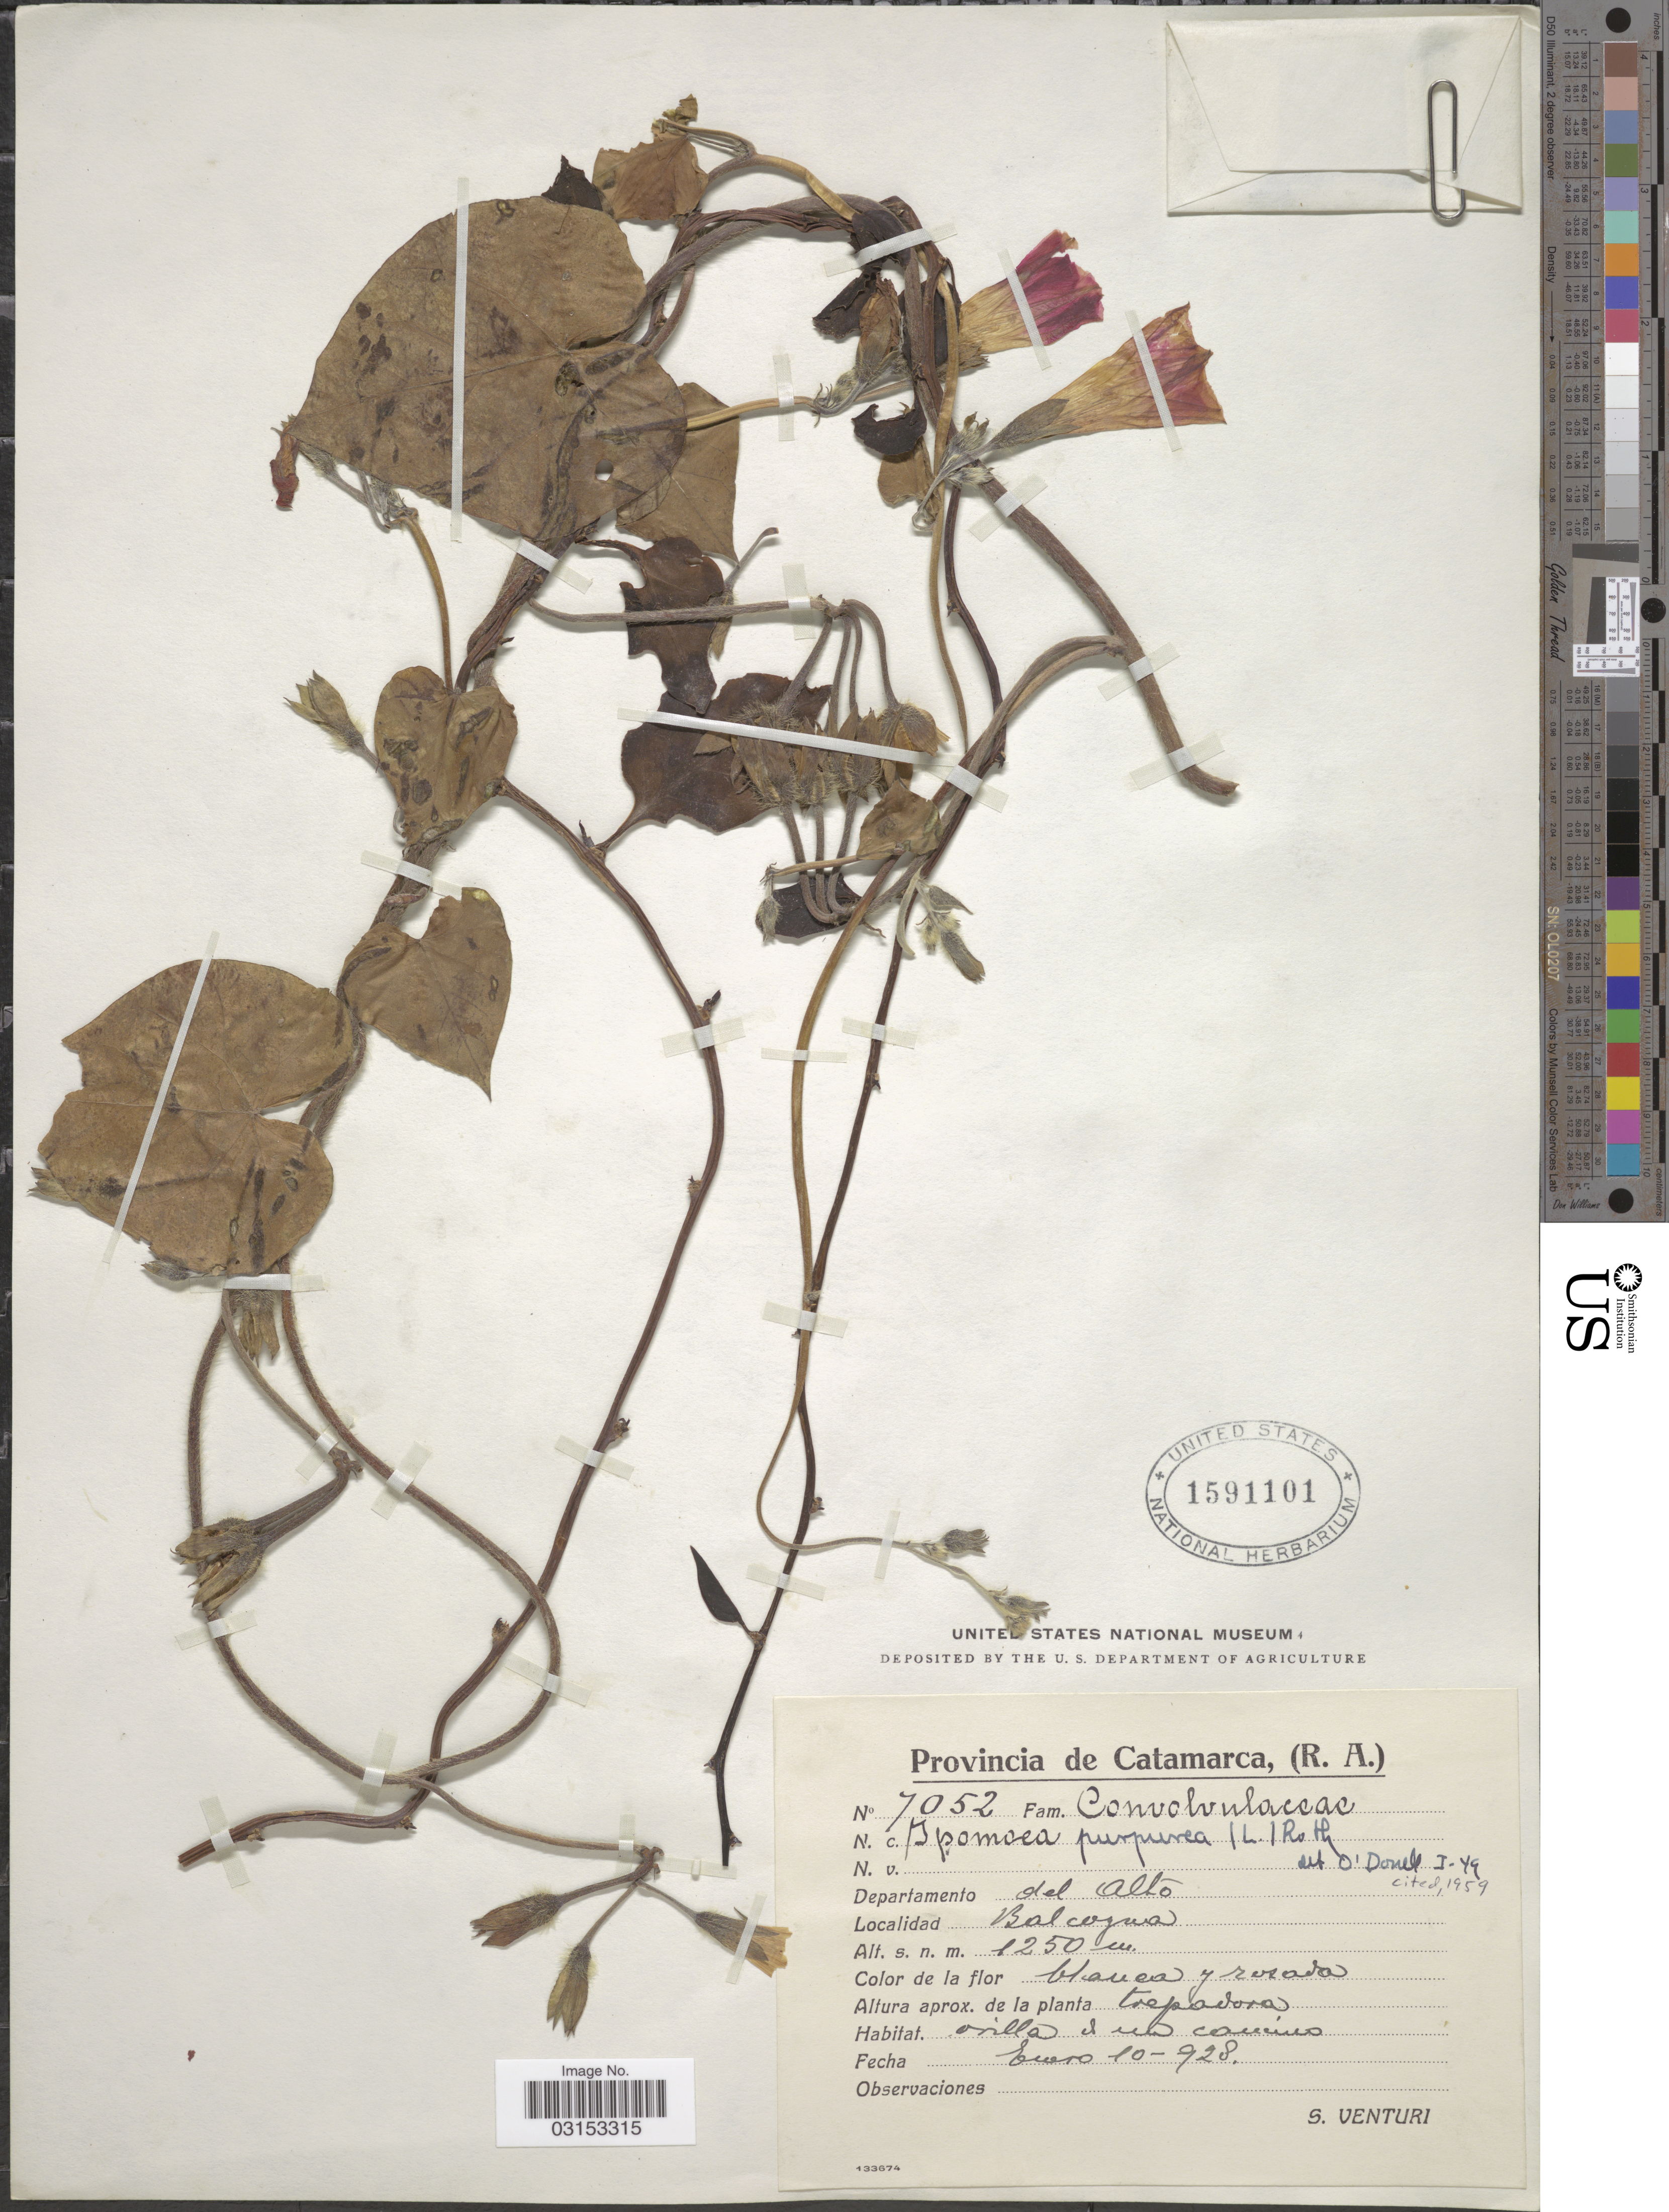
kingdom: Plantae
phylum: Tracheophyta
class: Magnoliopsida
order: Solanales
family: Convolvulaceae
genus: Ipomoea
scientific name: Ipomoea purpurea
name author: (L.) Roth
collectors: S. Venturi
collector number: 7052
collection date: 1928-01-10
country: Argentina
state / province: Catamarca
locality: Departamento del Alto. Balcozna.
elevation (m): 1250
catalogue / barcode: US 1591101